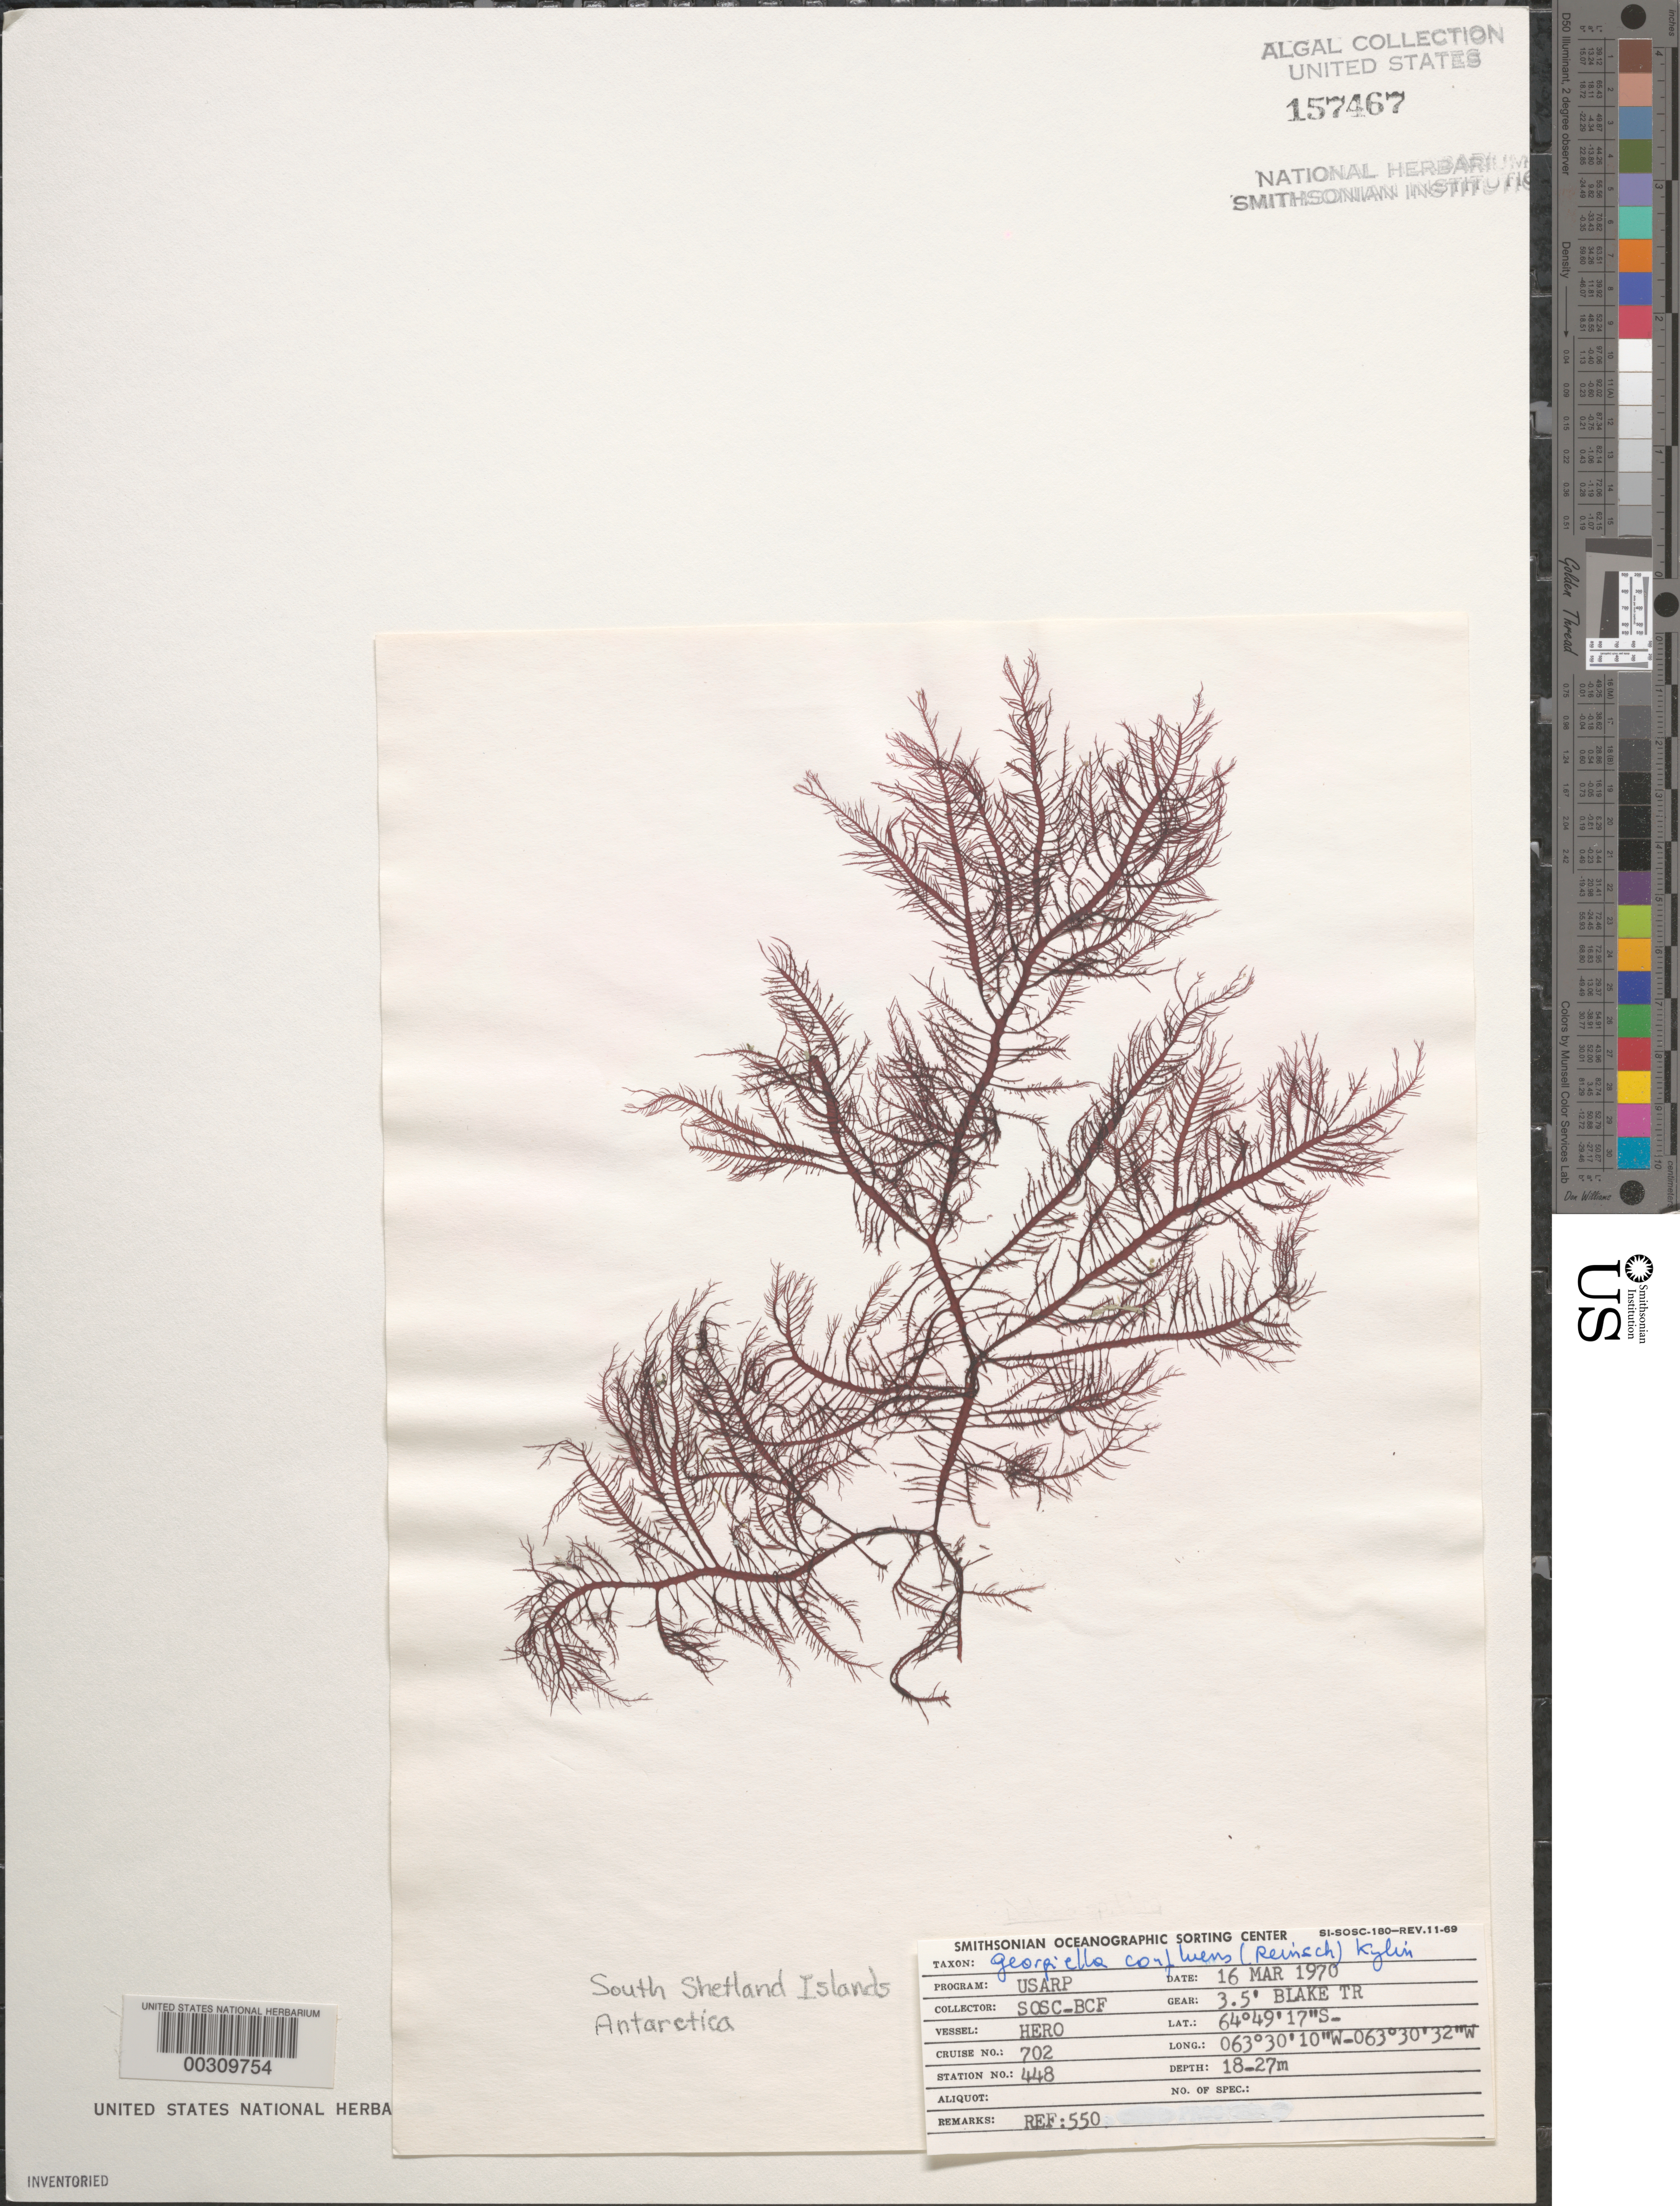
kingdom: Plantae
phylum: Rhodophyta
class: Florideophyceae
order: Ceramiales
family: Wrangeliaceae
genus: Georgiella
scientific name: Georgiella confluens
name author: (Reinsch) Kylin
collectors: SOSC-BCF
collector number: Station 448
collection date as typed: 16 Mar 1970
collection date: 1970-03-16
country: Antarctica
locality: Antarctic Peninsula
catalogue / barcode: US 157467